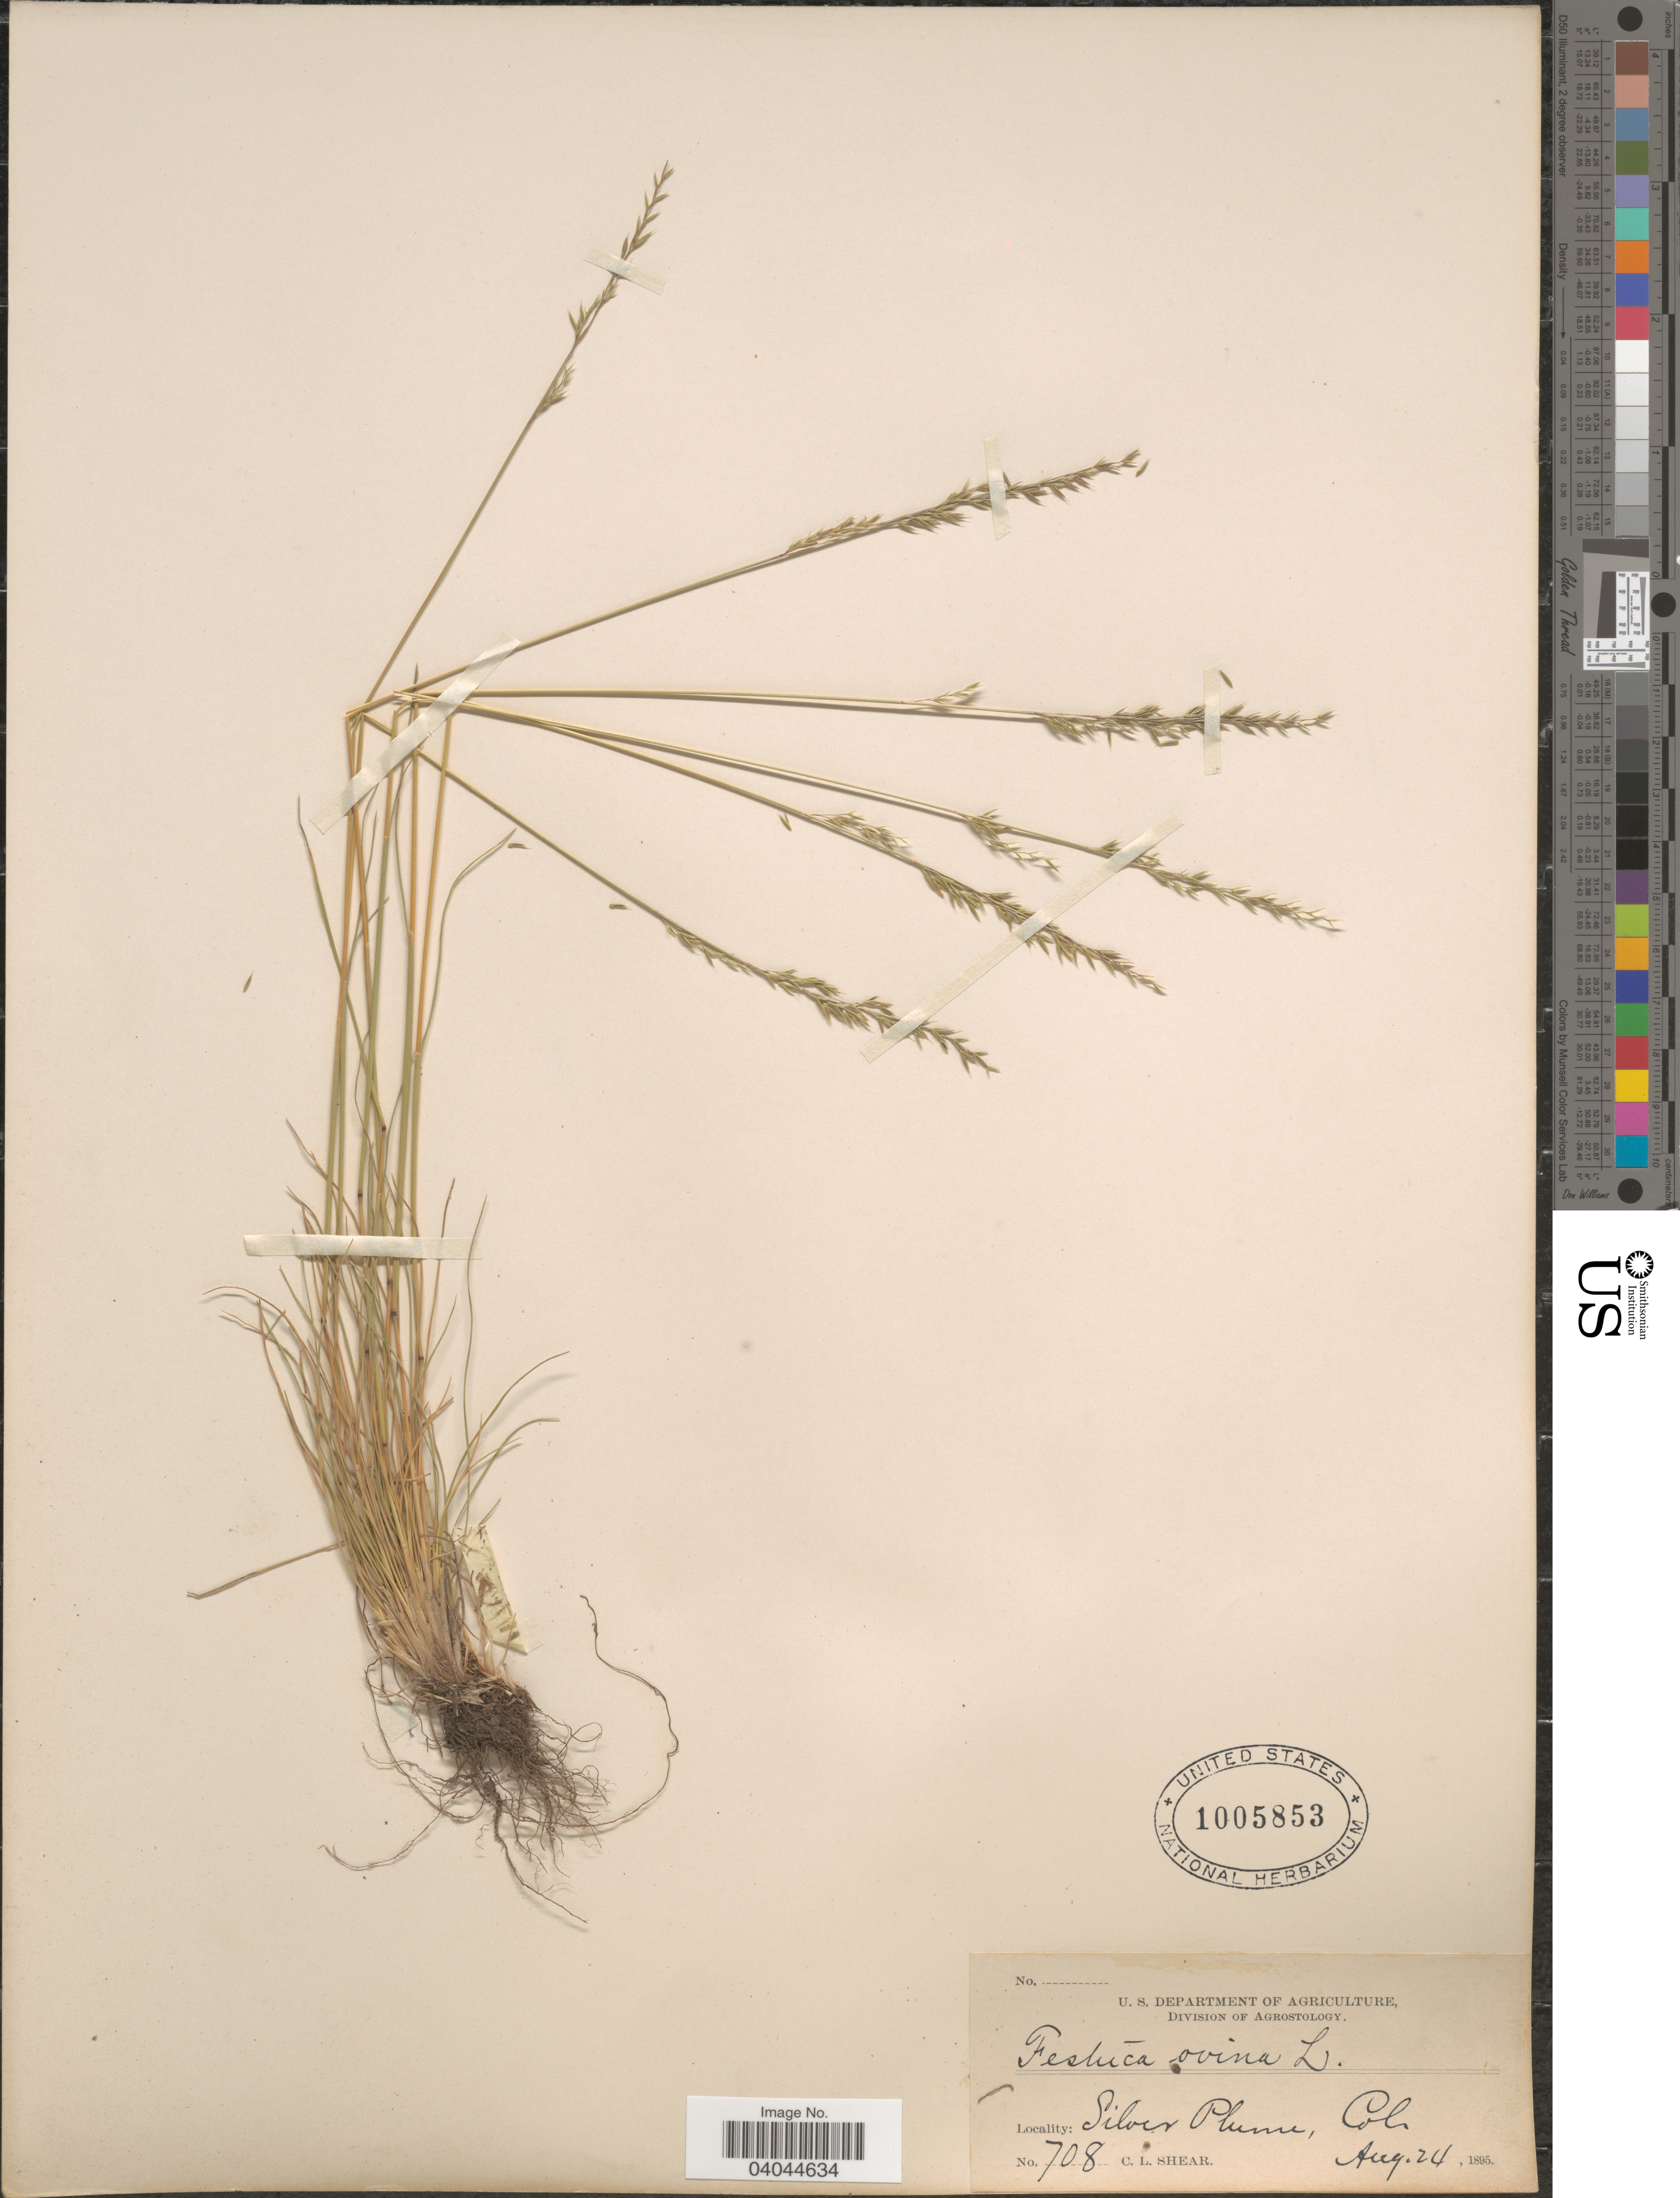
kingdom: Plantae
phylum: Tracheophyta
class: Liliopsida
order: Poales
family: Poaceae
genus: Festuca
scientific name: Festuca ovina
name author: L.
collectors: C. L. Shear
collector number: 708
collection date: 1895-08-24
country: United States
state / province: Colorado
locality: Silver Plume.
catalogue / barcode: US 1005853